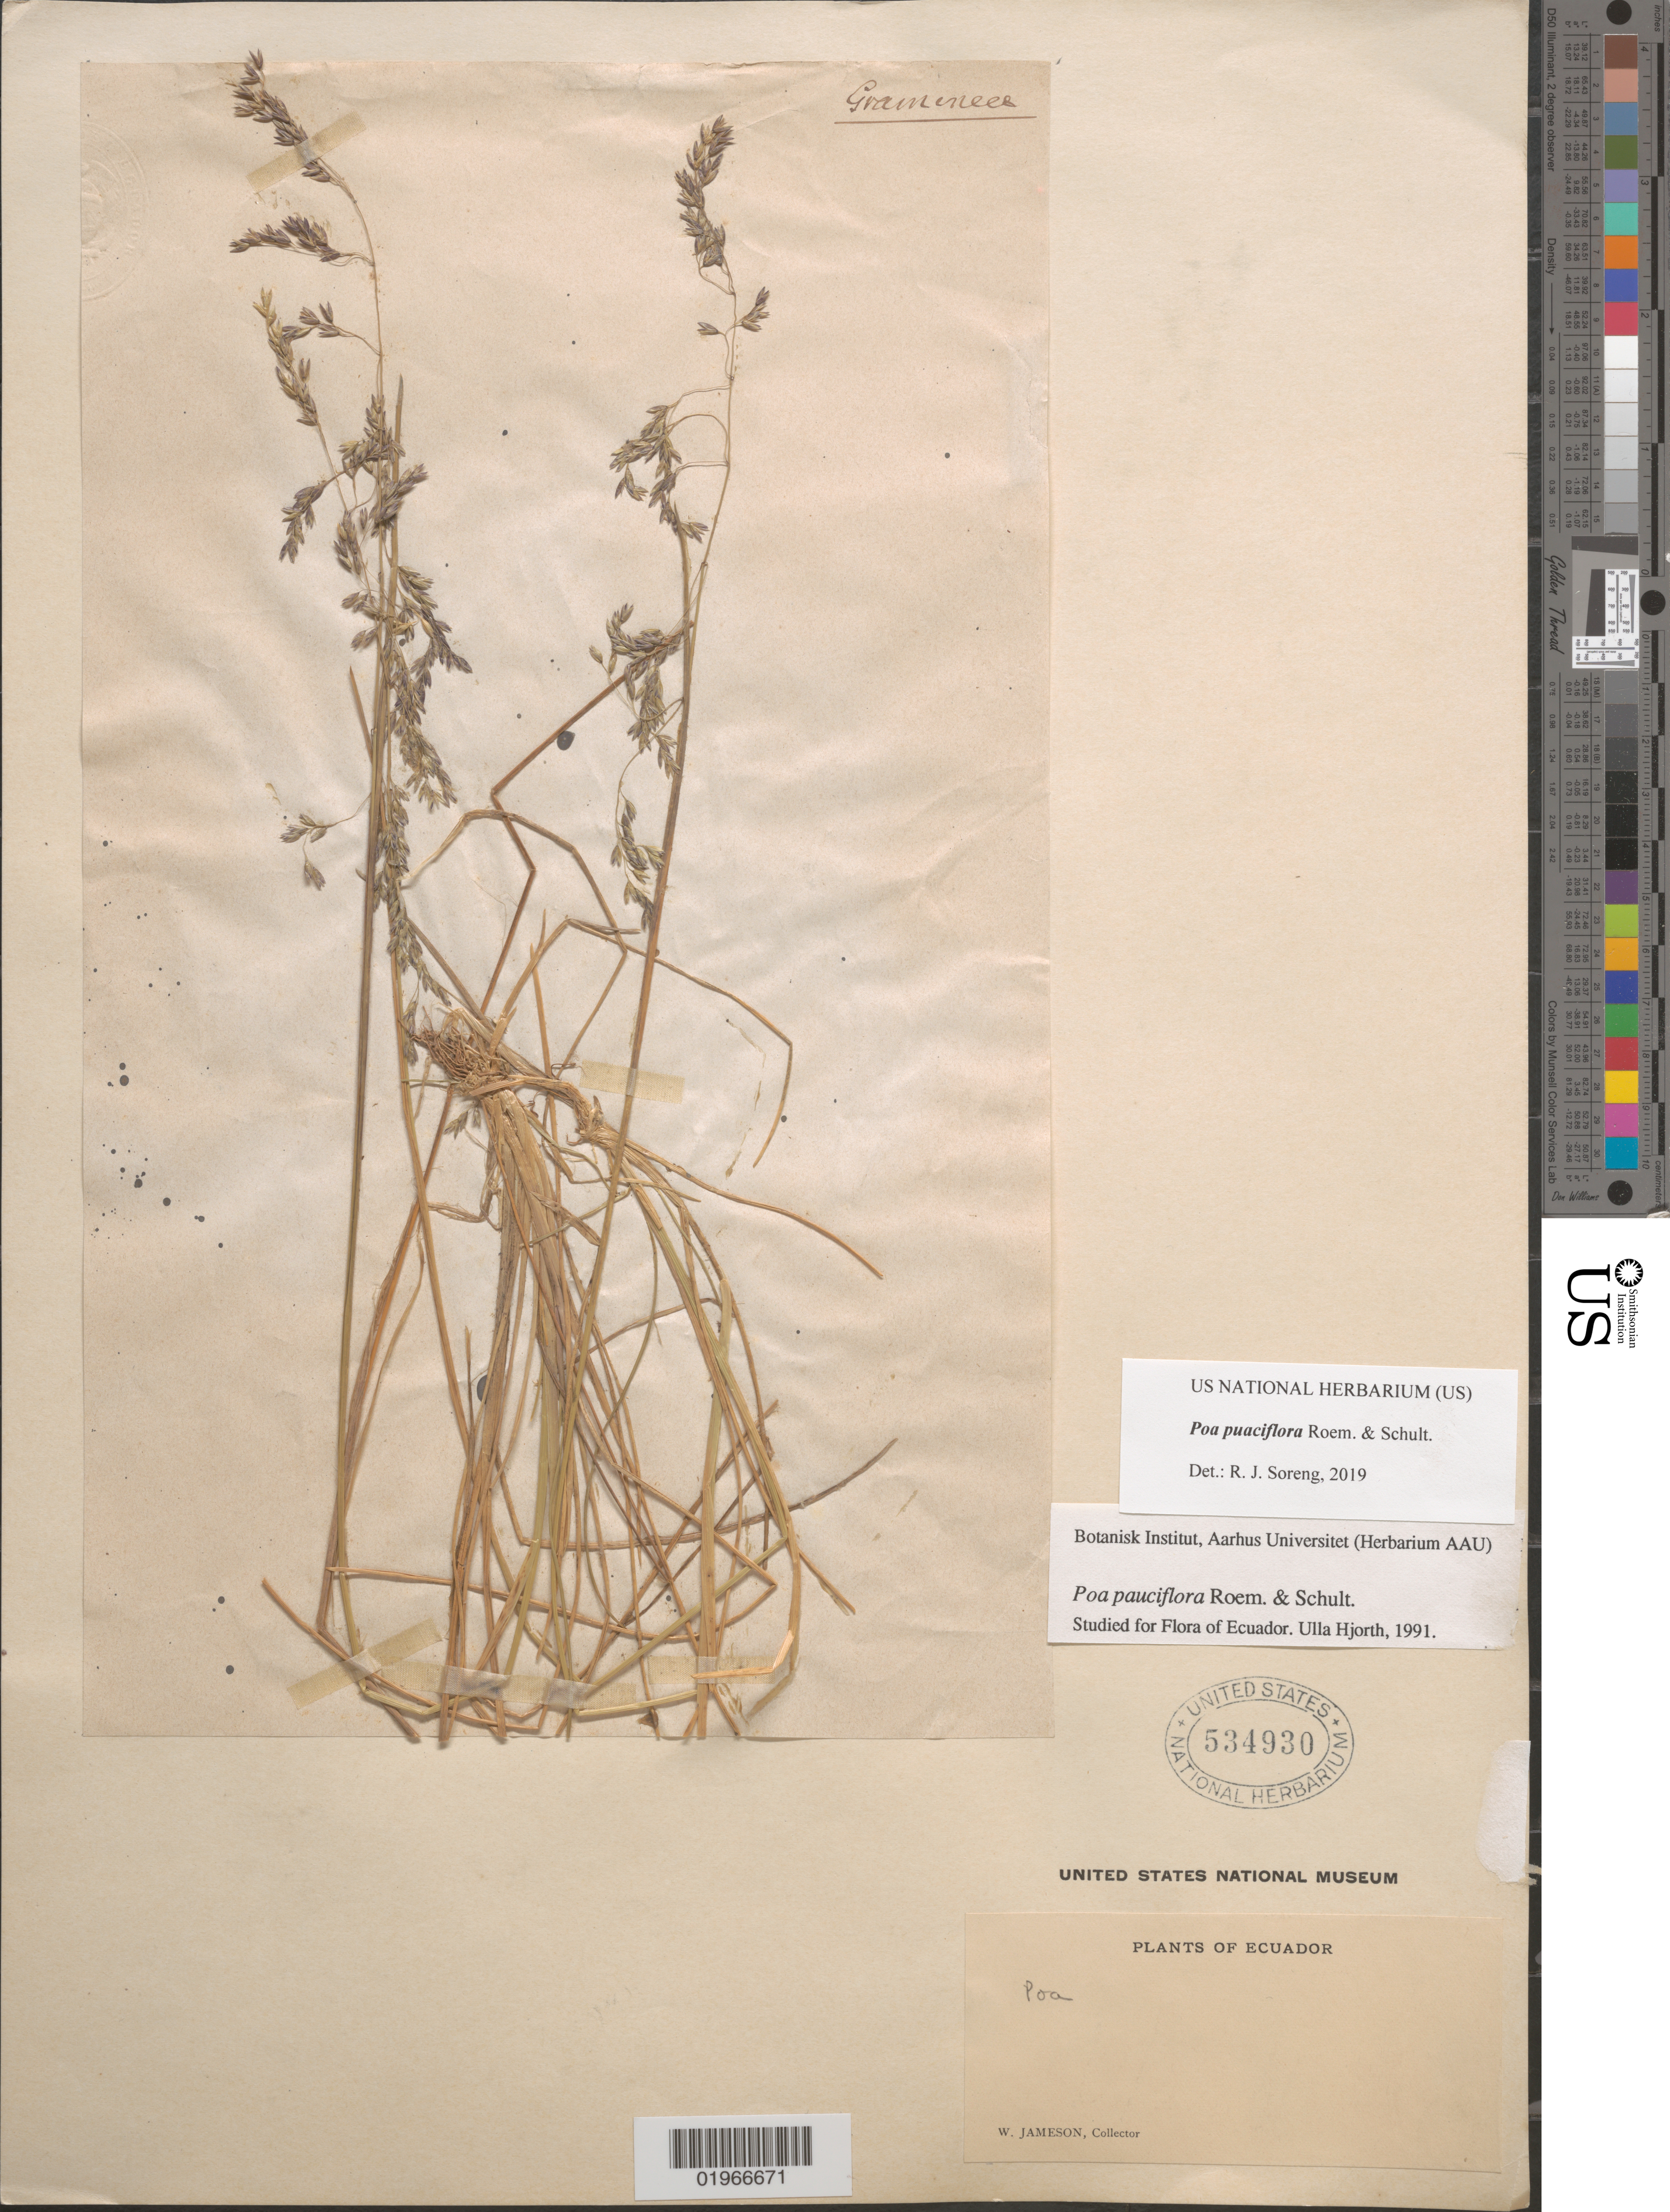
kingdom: Plantae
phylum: Tracheophyta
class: Liliopsida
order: Poales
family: Poaceae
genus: Poa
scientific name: Poa pauciflora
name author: Roem. & Schult.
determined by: Soreng, Robert J., Research Associate (BOT), Smithsonian Institution - National Museum of Natural History (UNITED STATES)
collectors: W. Jameson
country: Ecuador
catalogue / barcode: US 534930